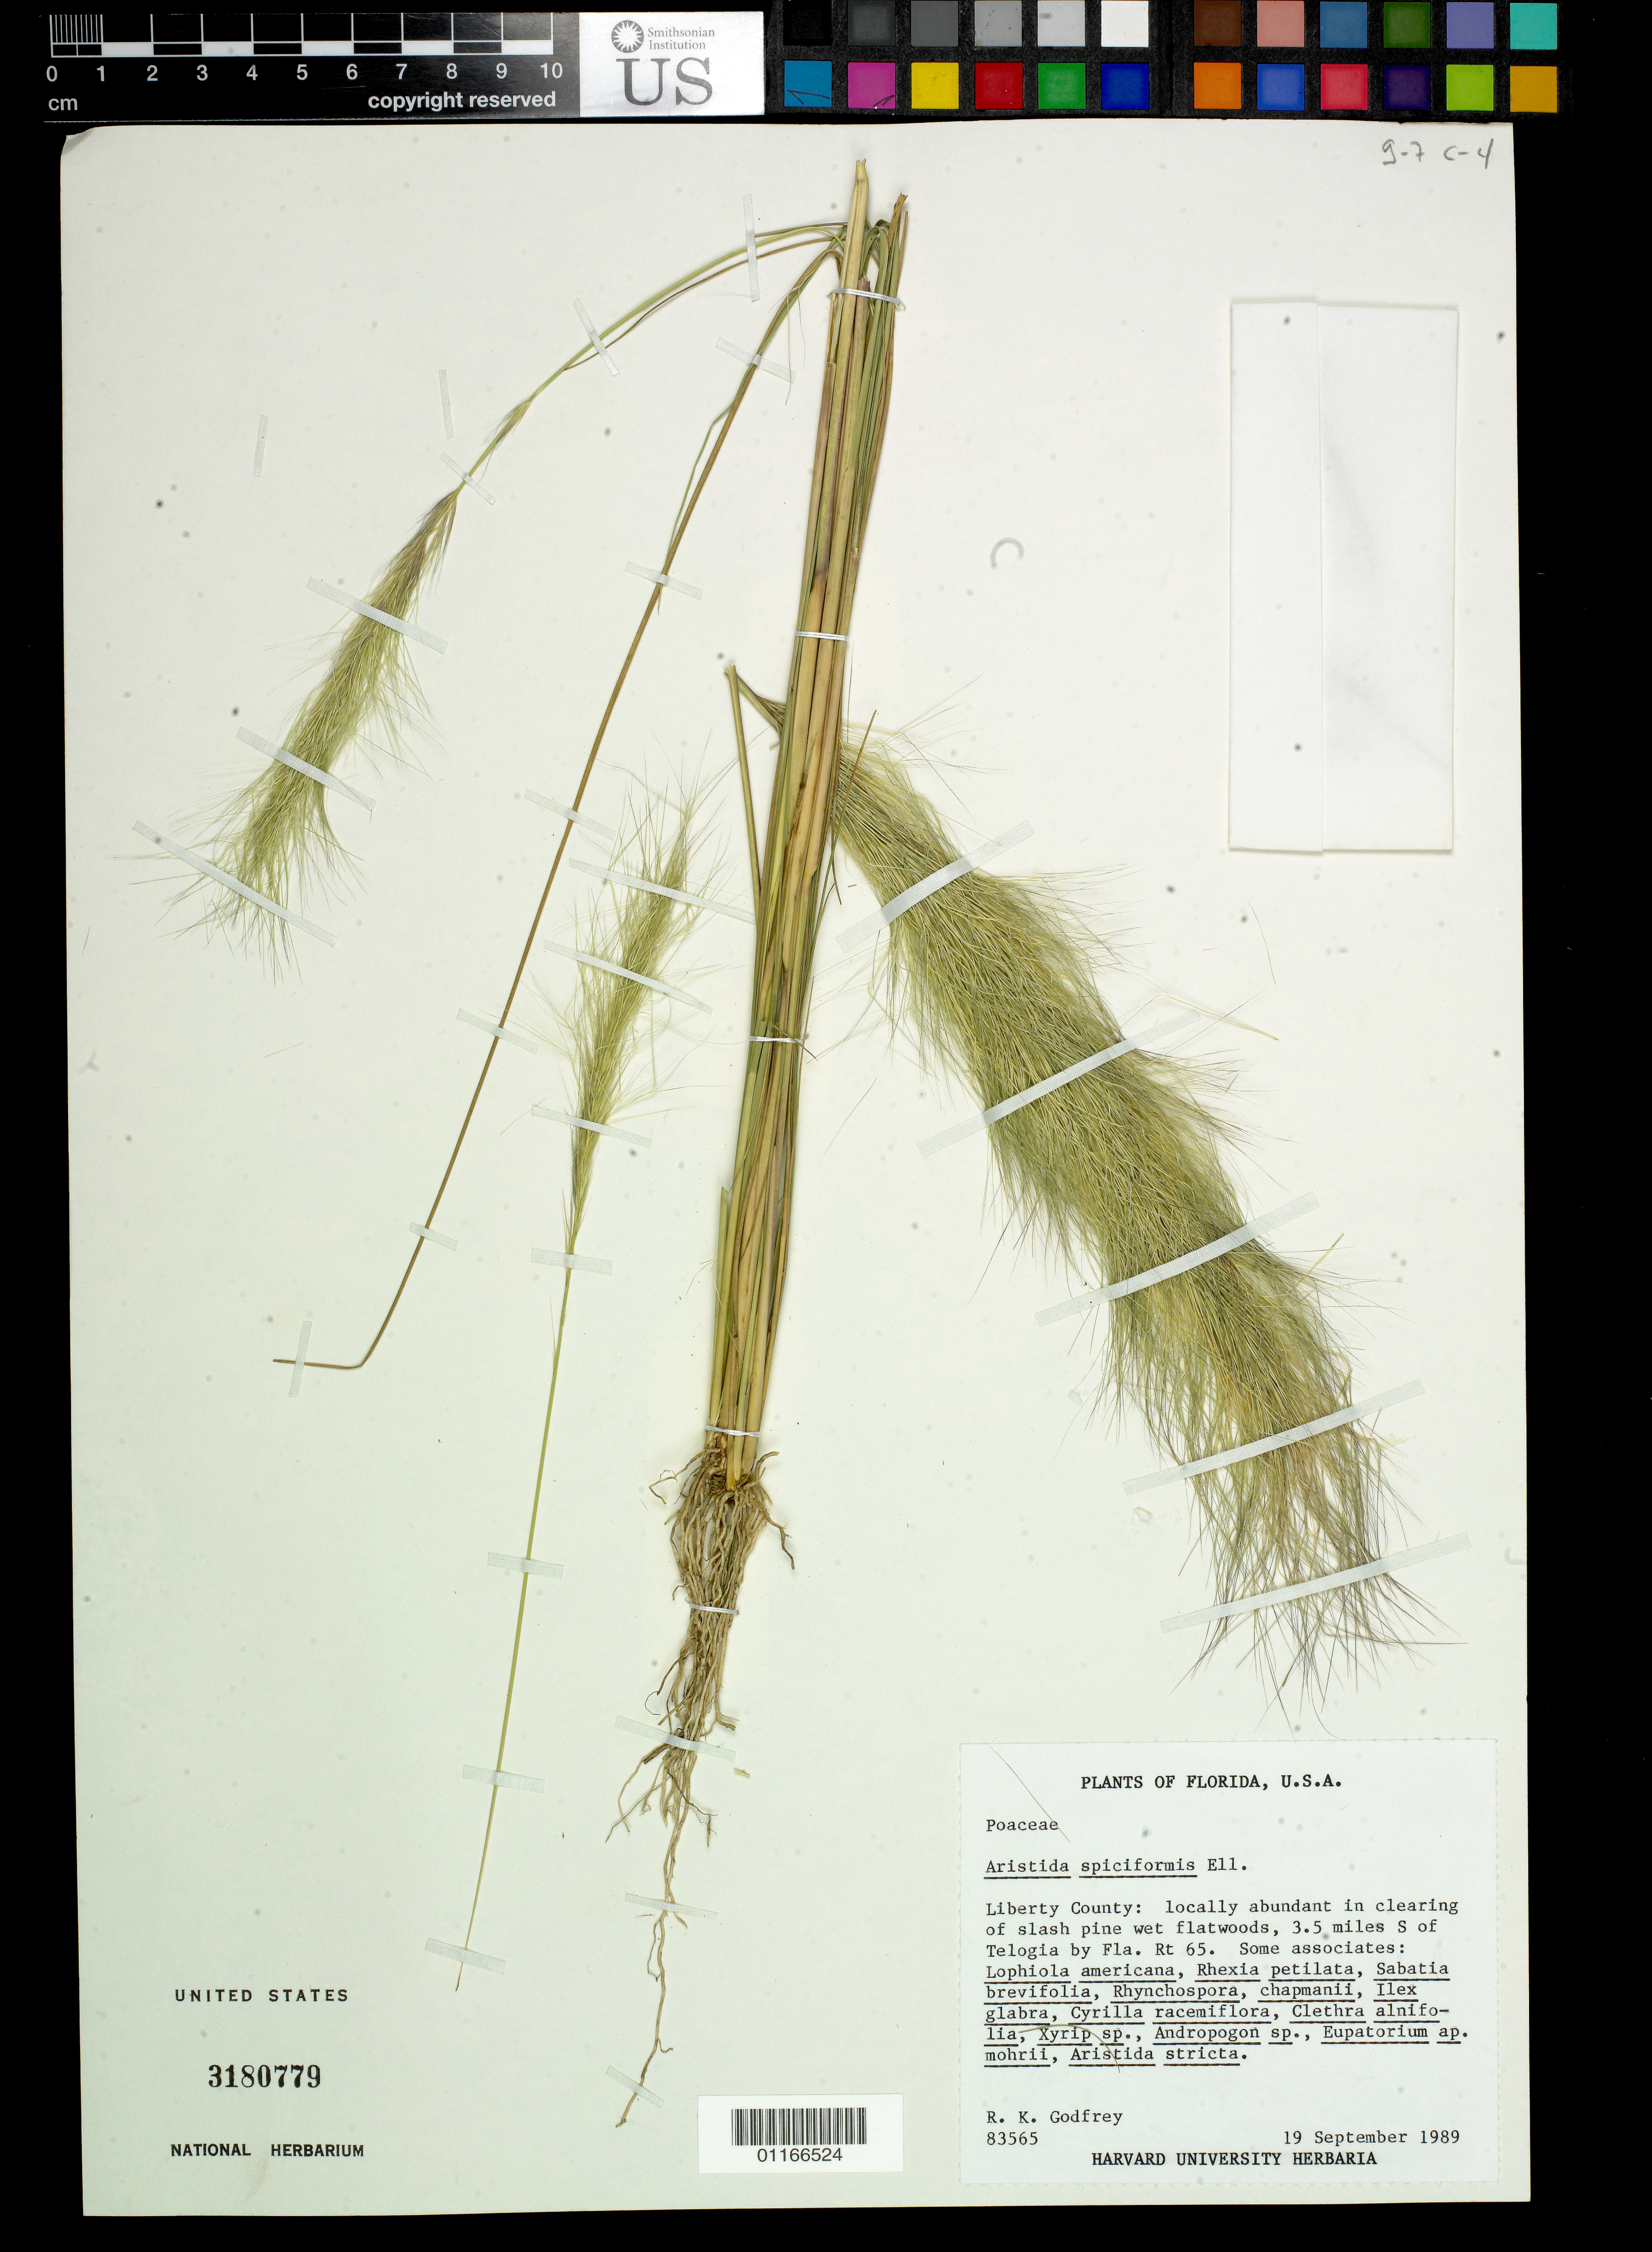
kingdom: Plantae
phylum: Tracheophyta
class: Liliopsida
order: Poales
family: Poaceae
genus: Aristida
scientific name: Aristida spiciformis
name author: Elliott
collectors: R. K. Godfrey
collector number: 83565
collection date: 1989-09-19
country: United States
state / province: Florida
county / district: Liberty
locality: Locally abundant in clearing of slash pine wet flatwoods, 3.5 miles S of Telogia by Fla. Rt 65.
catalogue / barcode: US 3180779